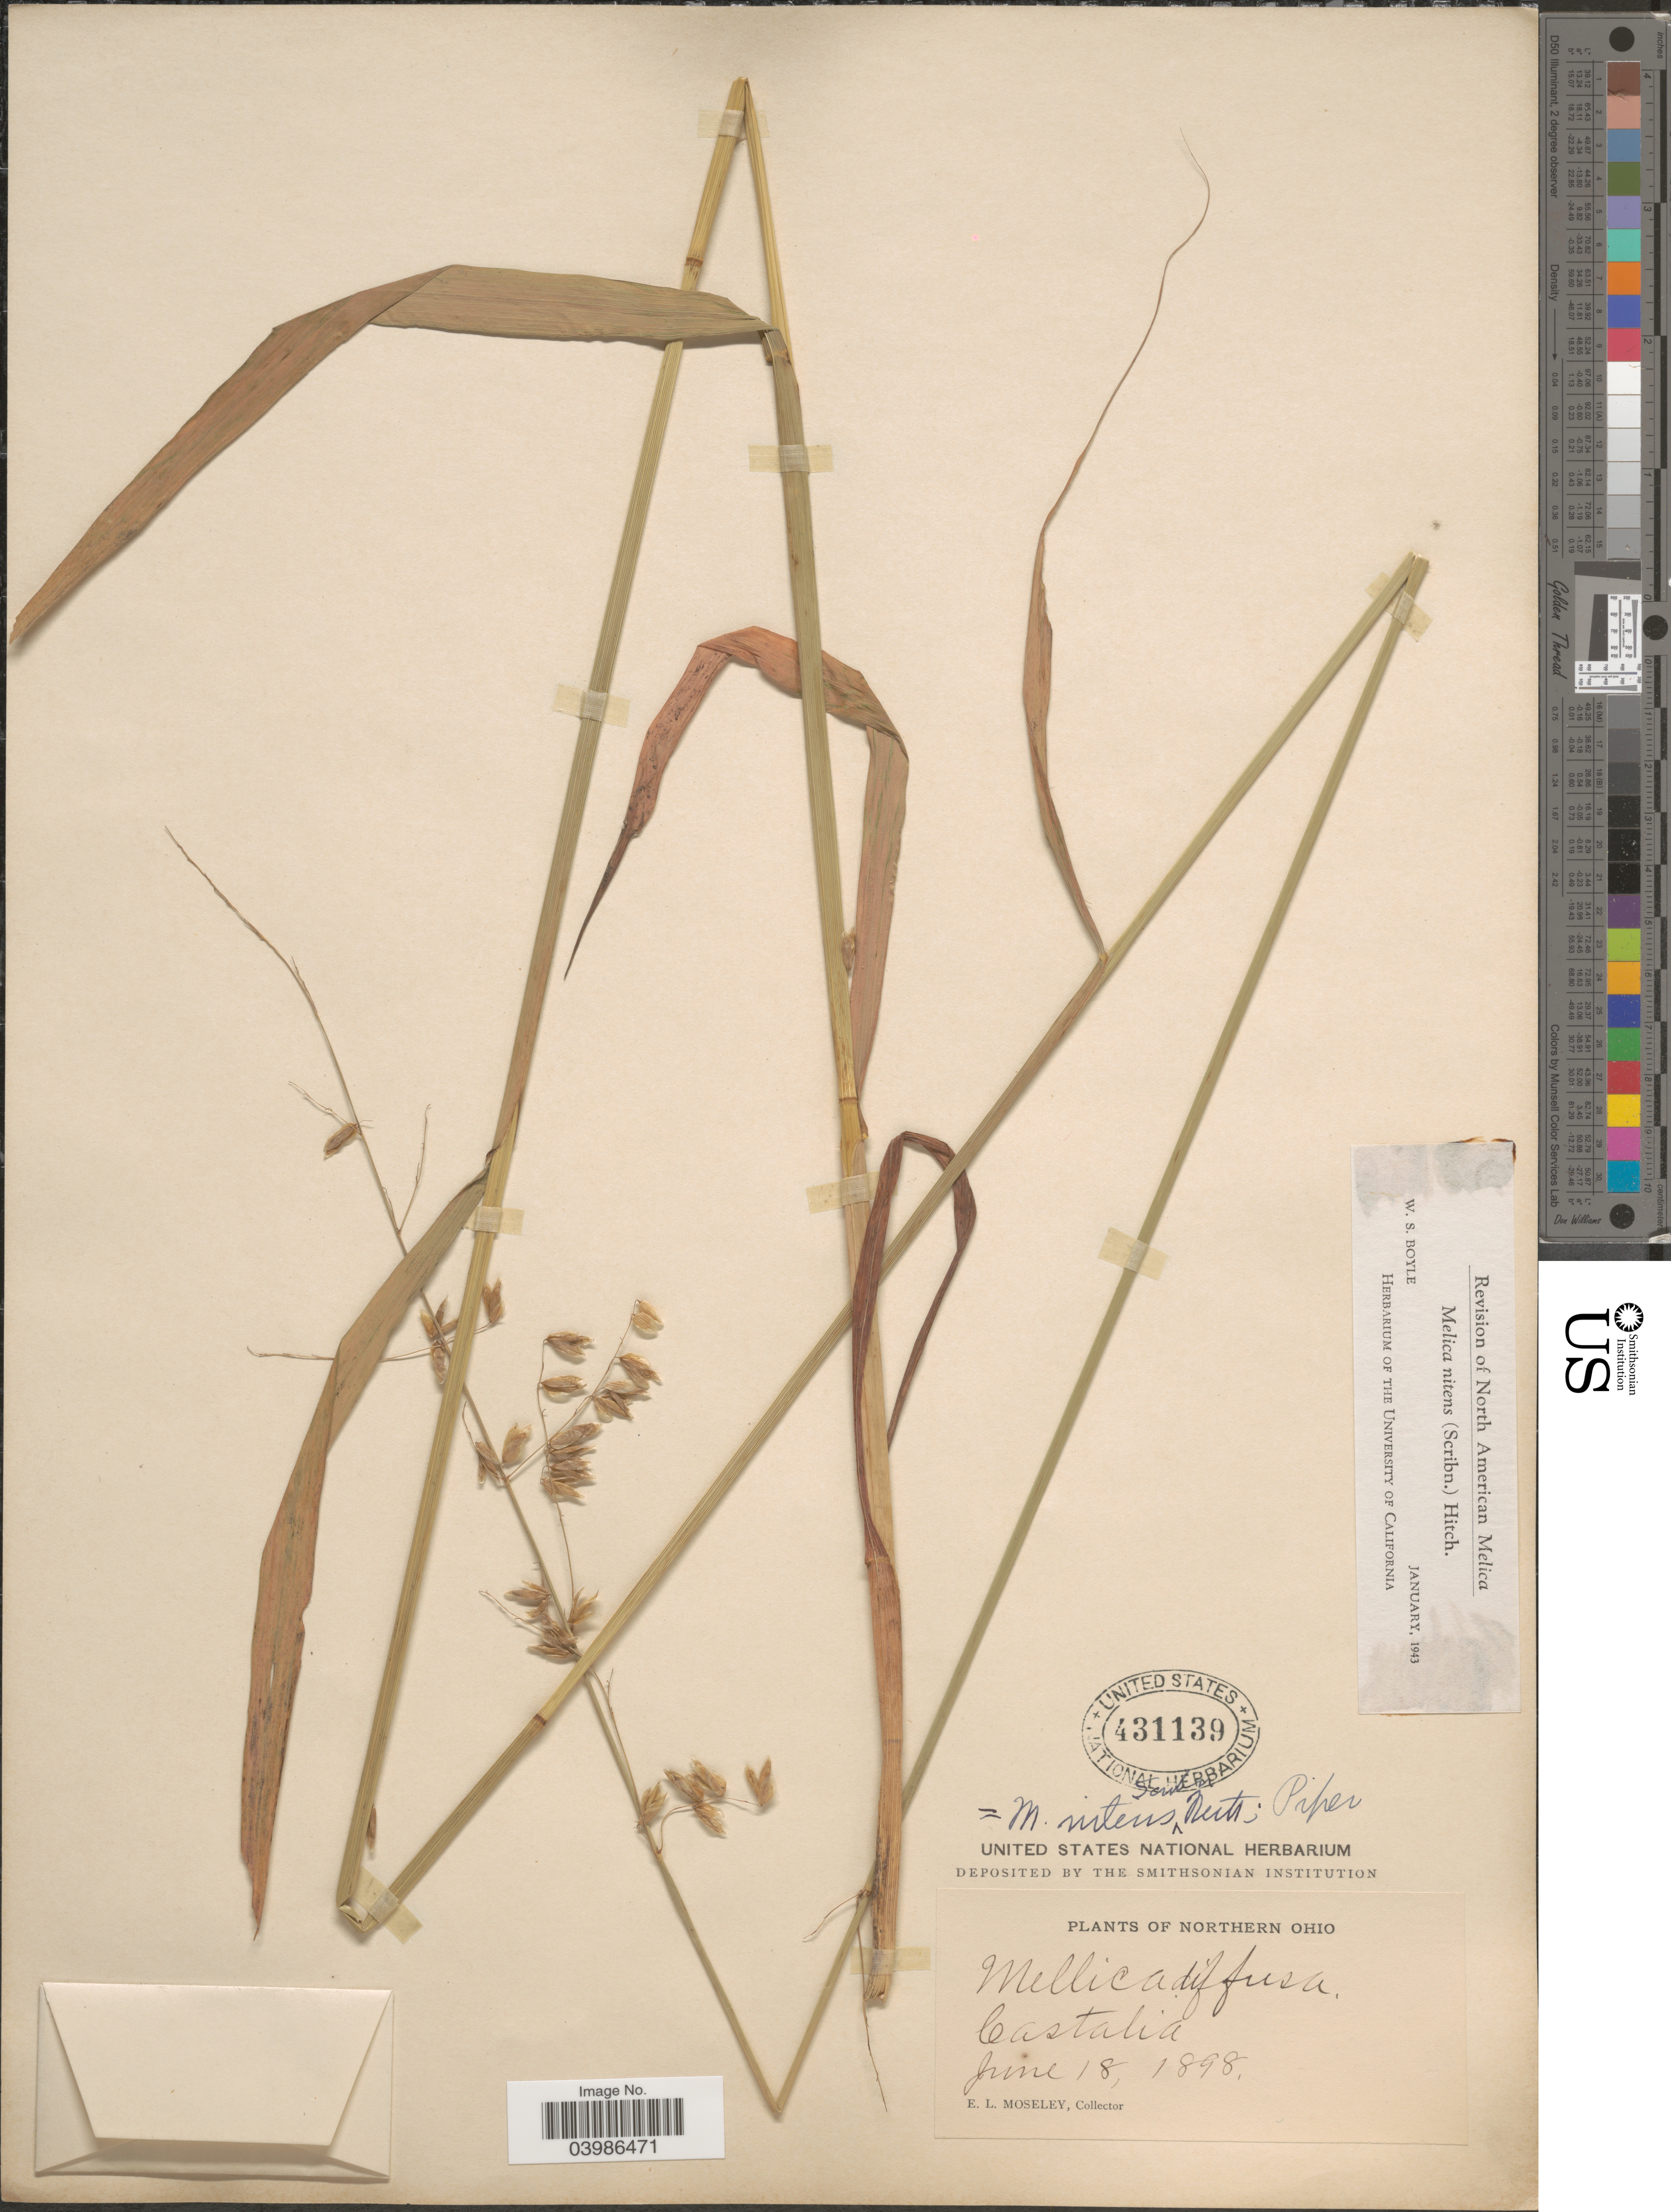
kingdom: Plantae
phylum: Tracheophyta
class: Liliopsida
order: Poales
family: Poaceae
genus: Melica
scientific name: Melica nitens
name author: (Scribn.) Nutt. ex Piper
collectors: E. Moseley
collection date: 1898-06-18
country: United States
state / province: Ohio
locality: Northern Ohio. Castalia.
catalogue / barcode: US 431139